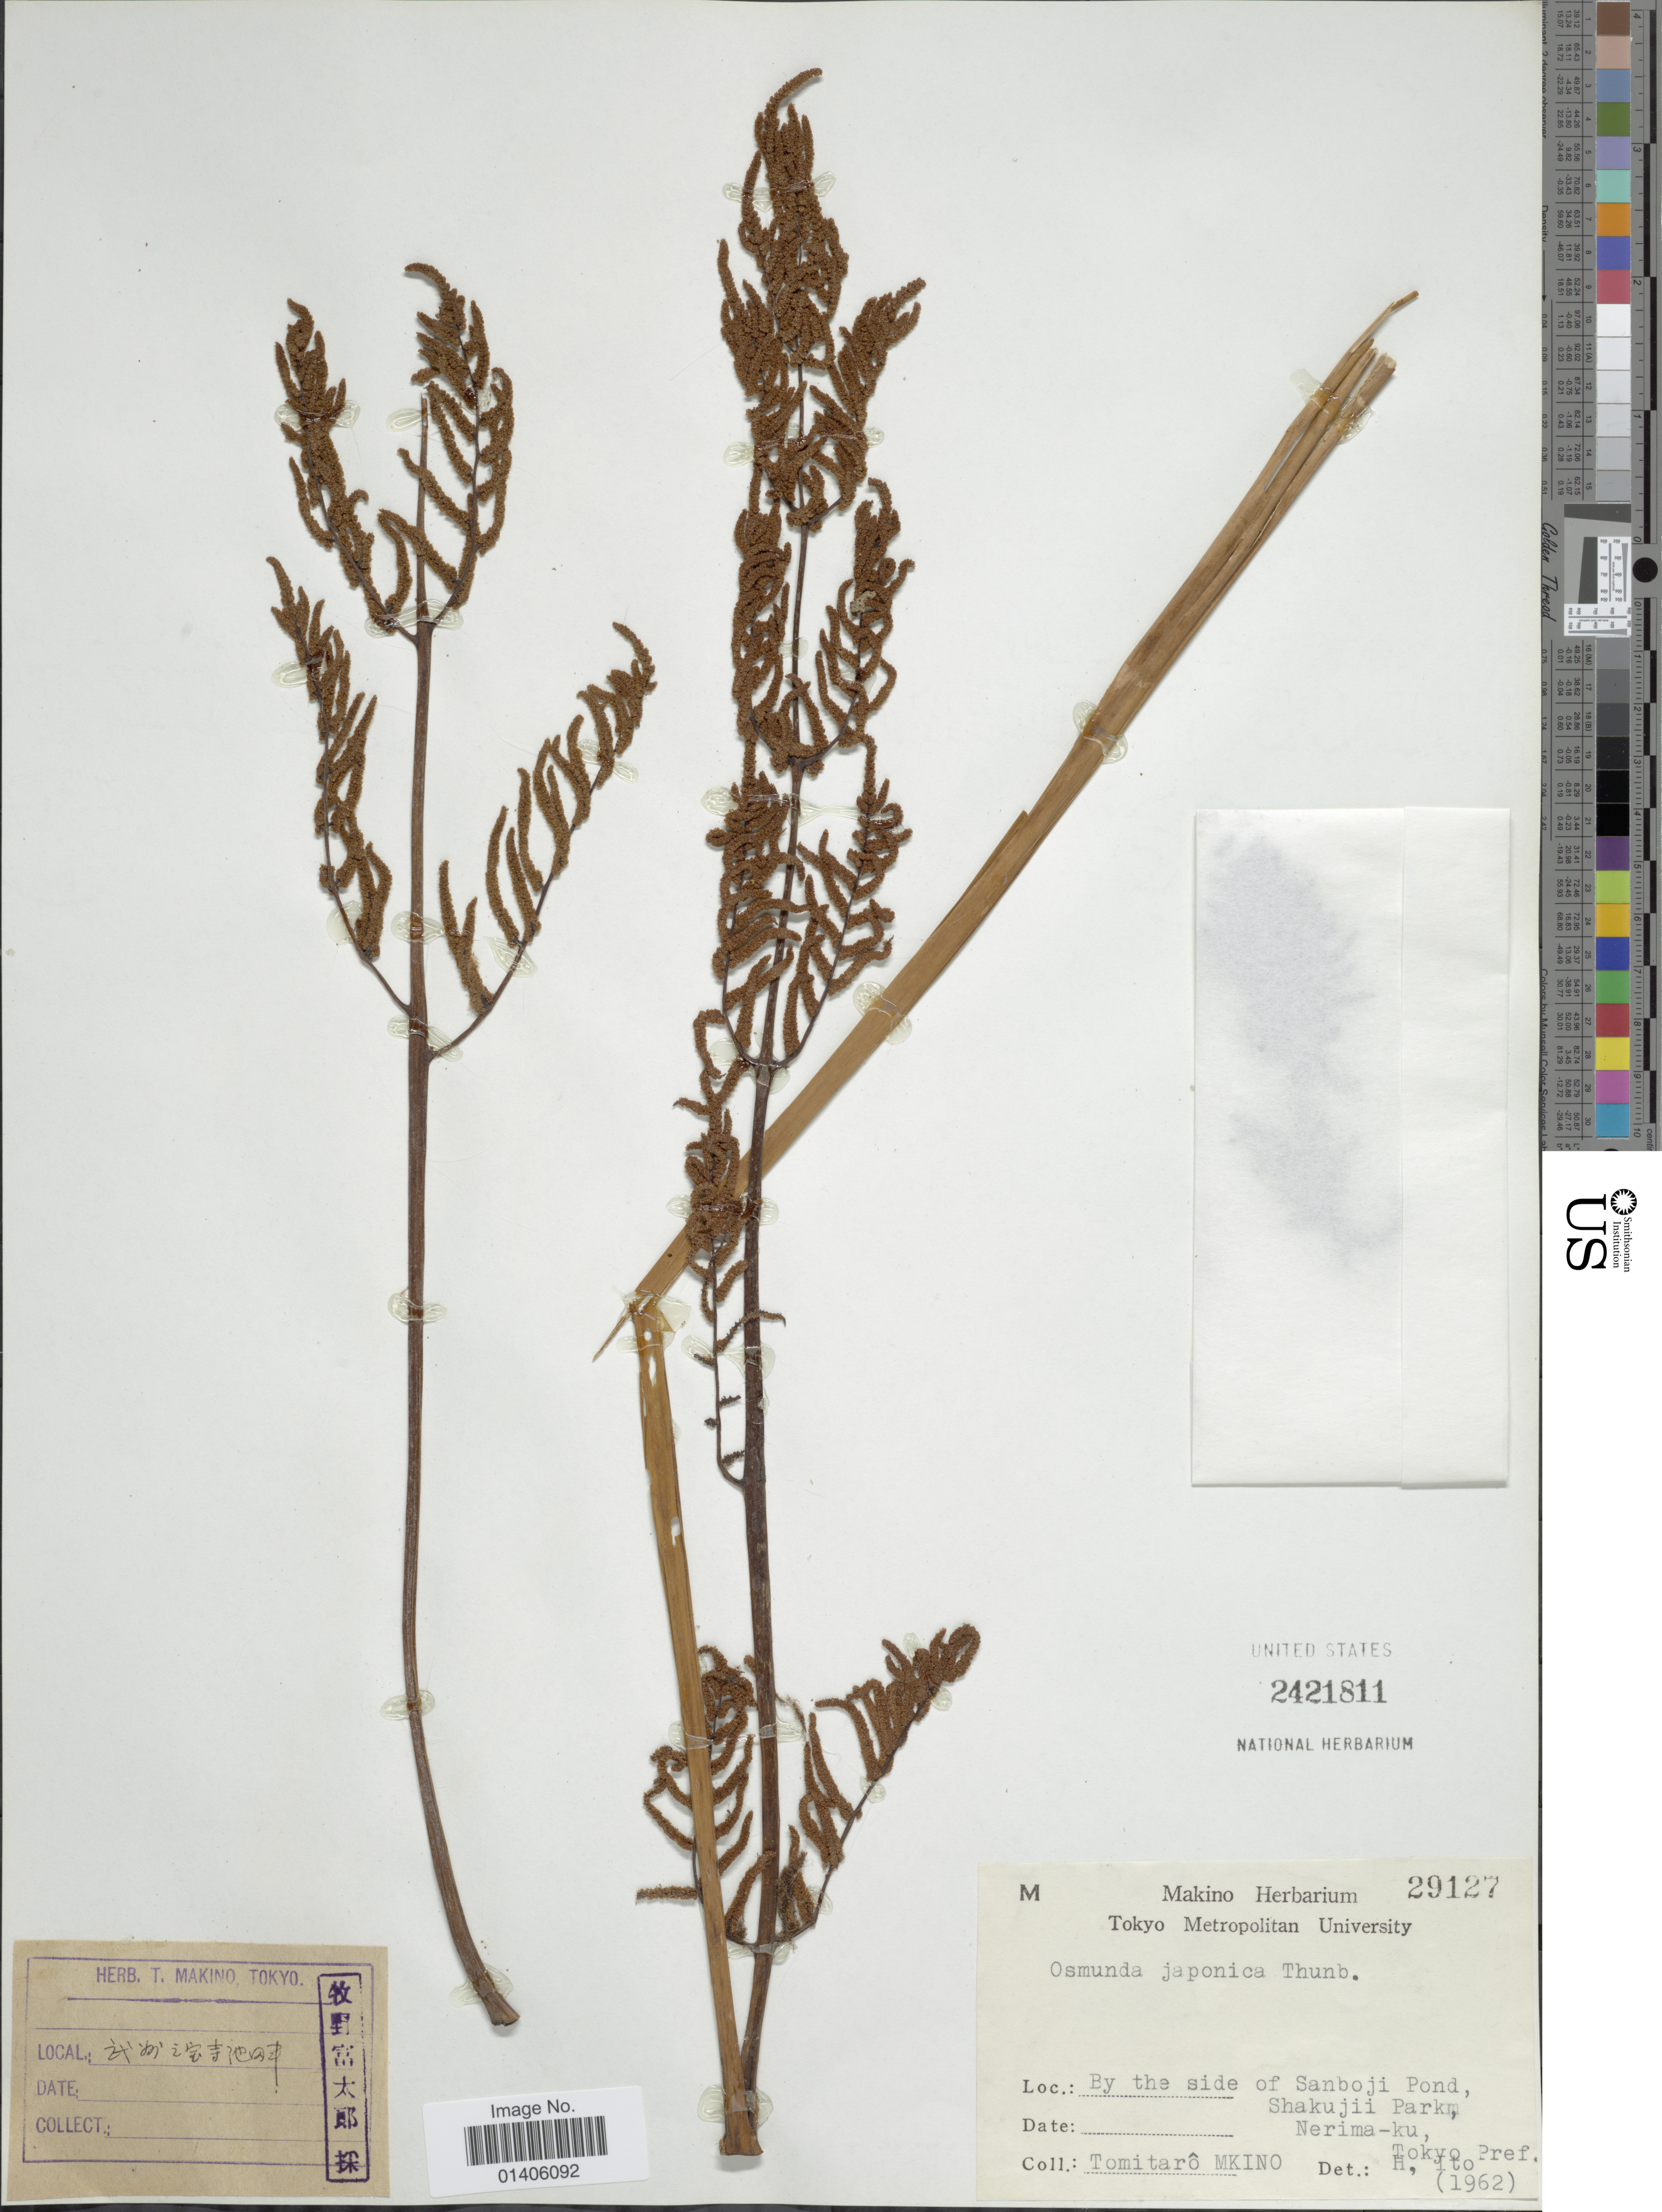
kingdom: Plantae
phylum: Tracheophyta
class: Polypodiopsida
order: Osmundales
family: Osmundaceae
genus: Osmunda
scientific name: Osmunda japonica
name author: Thunb.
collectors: T. Mkino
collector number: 29127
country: Japan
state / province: Tokyo, Federal City of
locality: By the side of Sanboji Pond, Shakuji Park, Nerima-Ku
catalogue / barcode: US 2421811